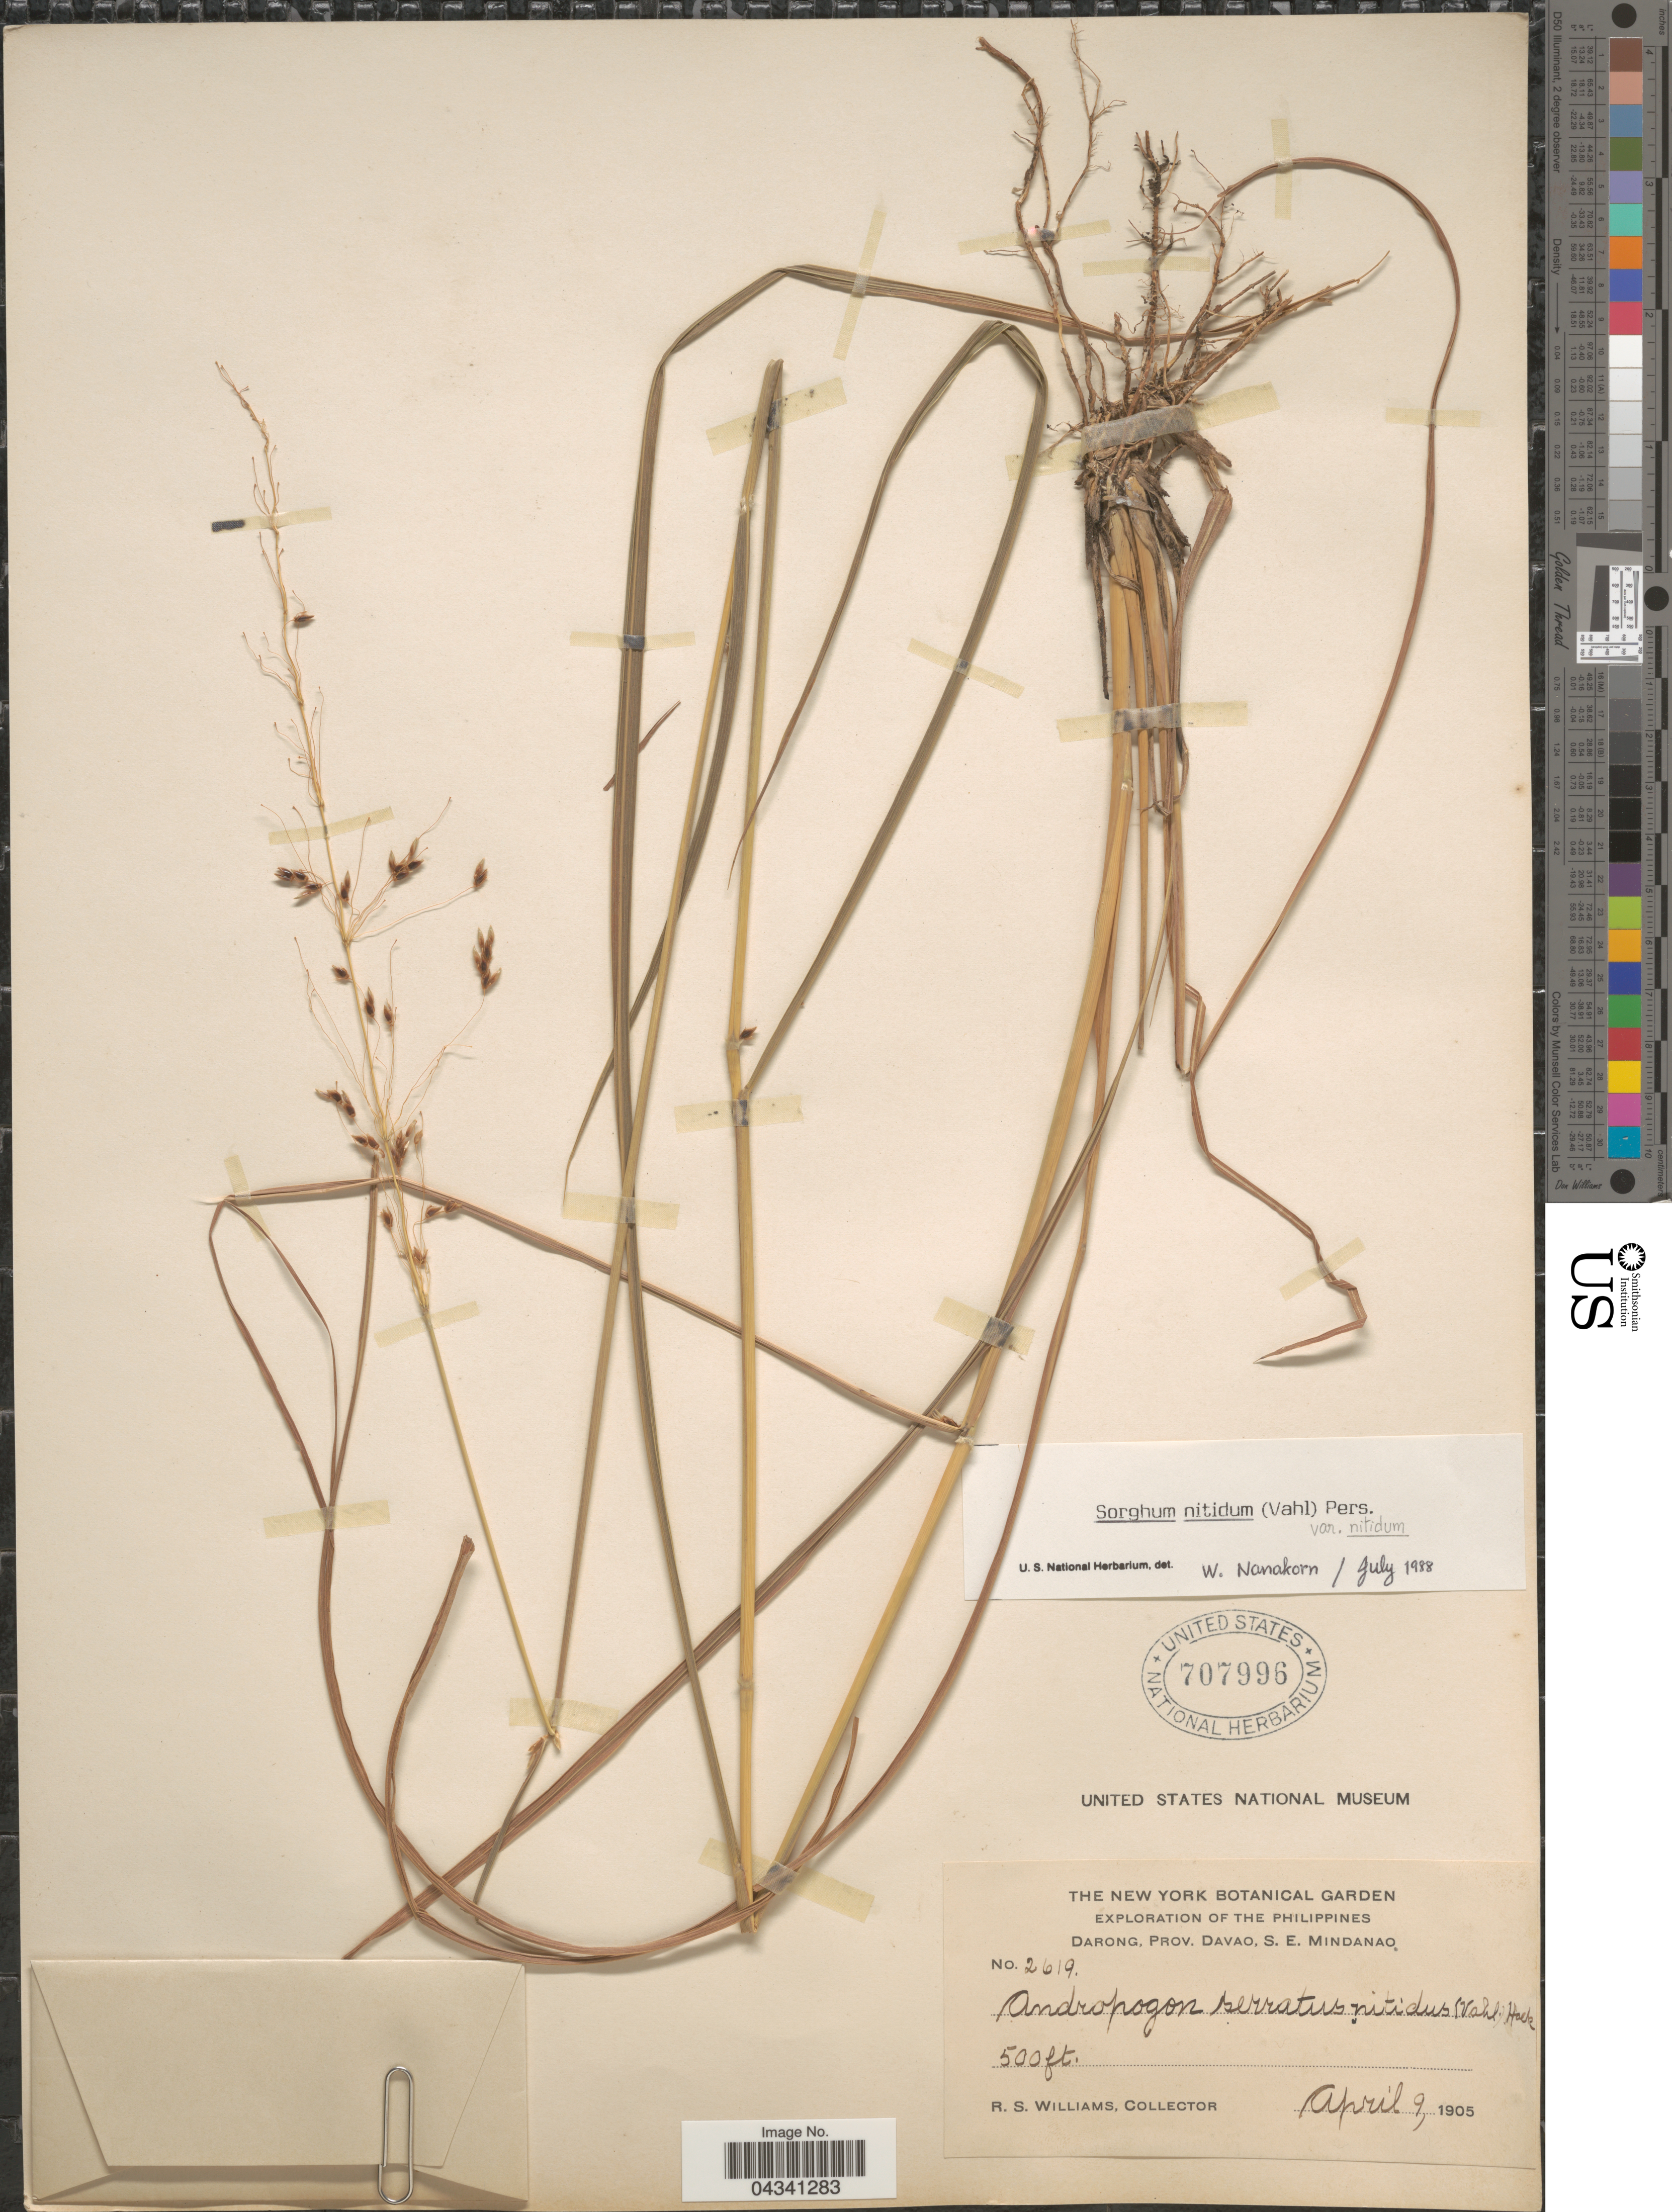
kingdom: Plantae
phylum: Tracheophyta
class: Liliopsida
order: Poales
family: Poaceae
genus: Sorghum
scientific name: Sorghum nitidum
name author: (Vahl) Pers.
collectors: R. S. Williams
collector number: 2619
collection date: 1905-04-09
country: Philippines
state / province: Davao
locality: Exploration of The Philippines. Darong, S.E. Mindanao.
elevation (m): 152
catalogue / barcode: US 707996